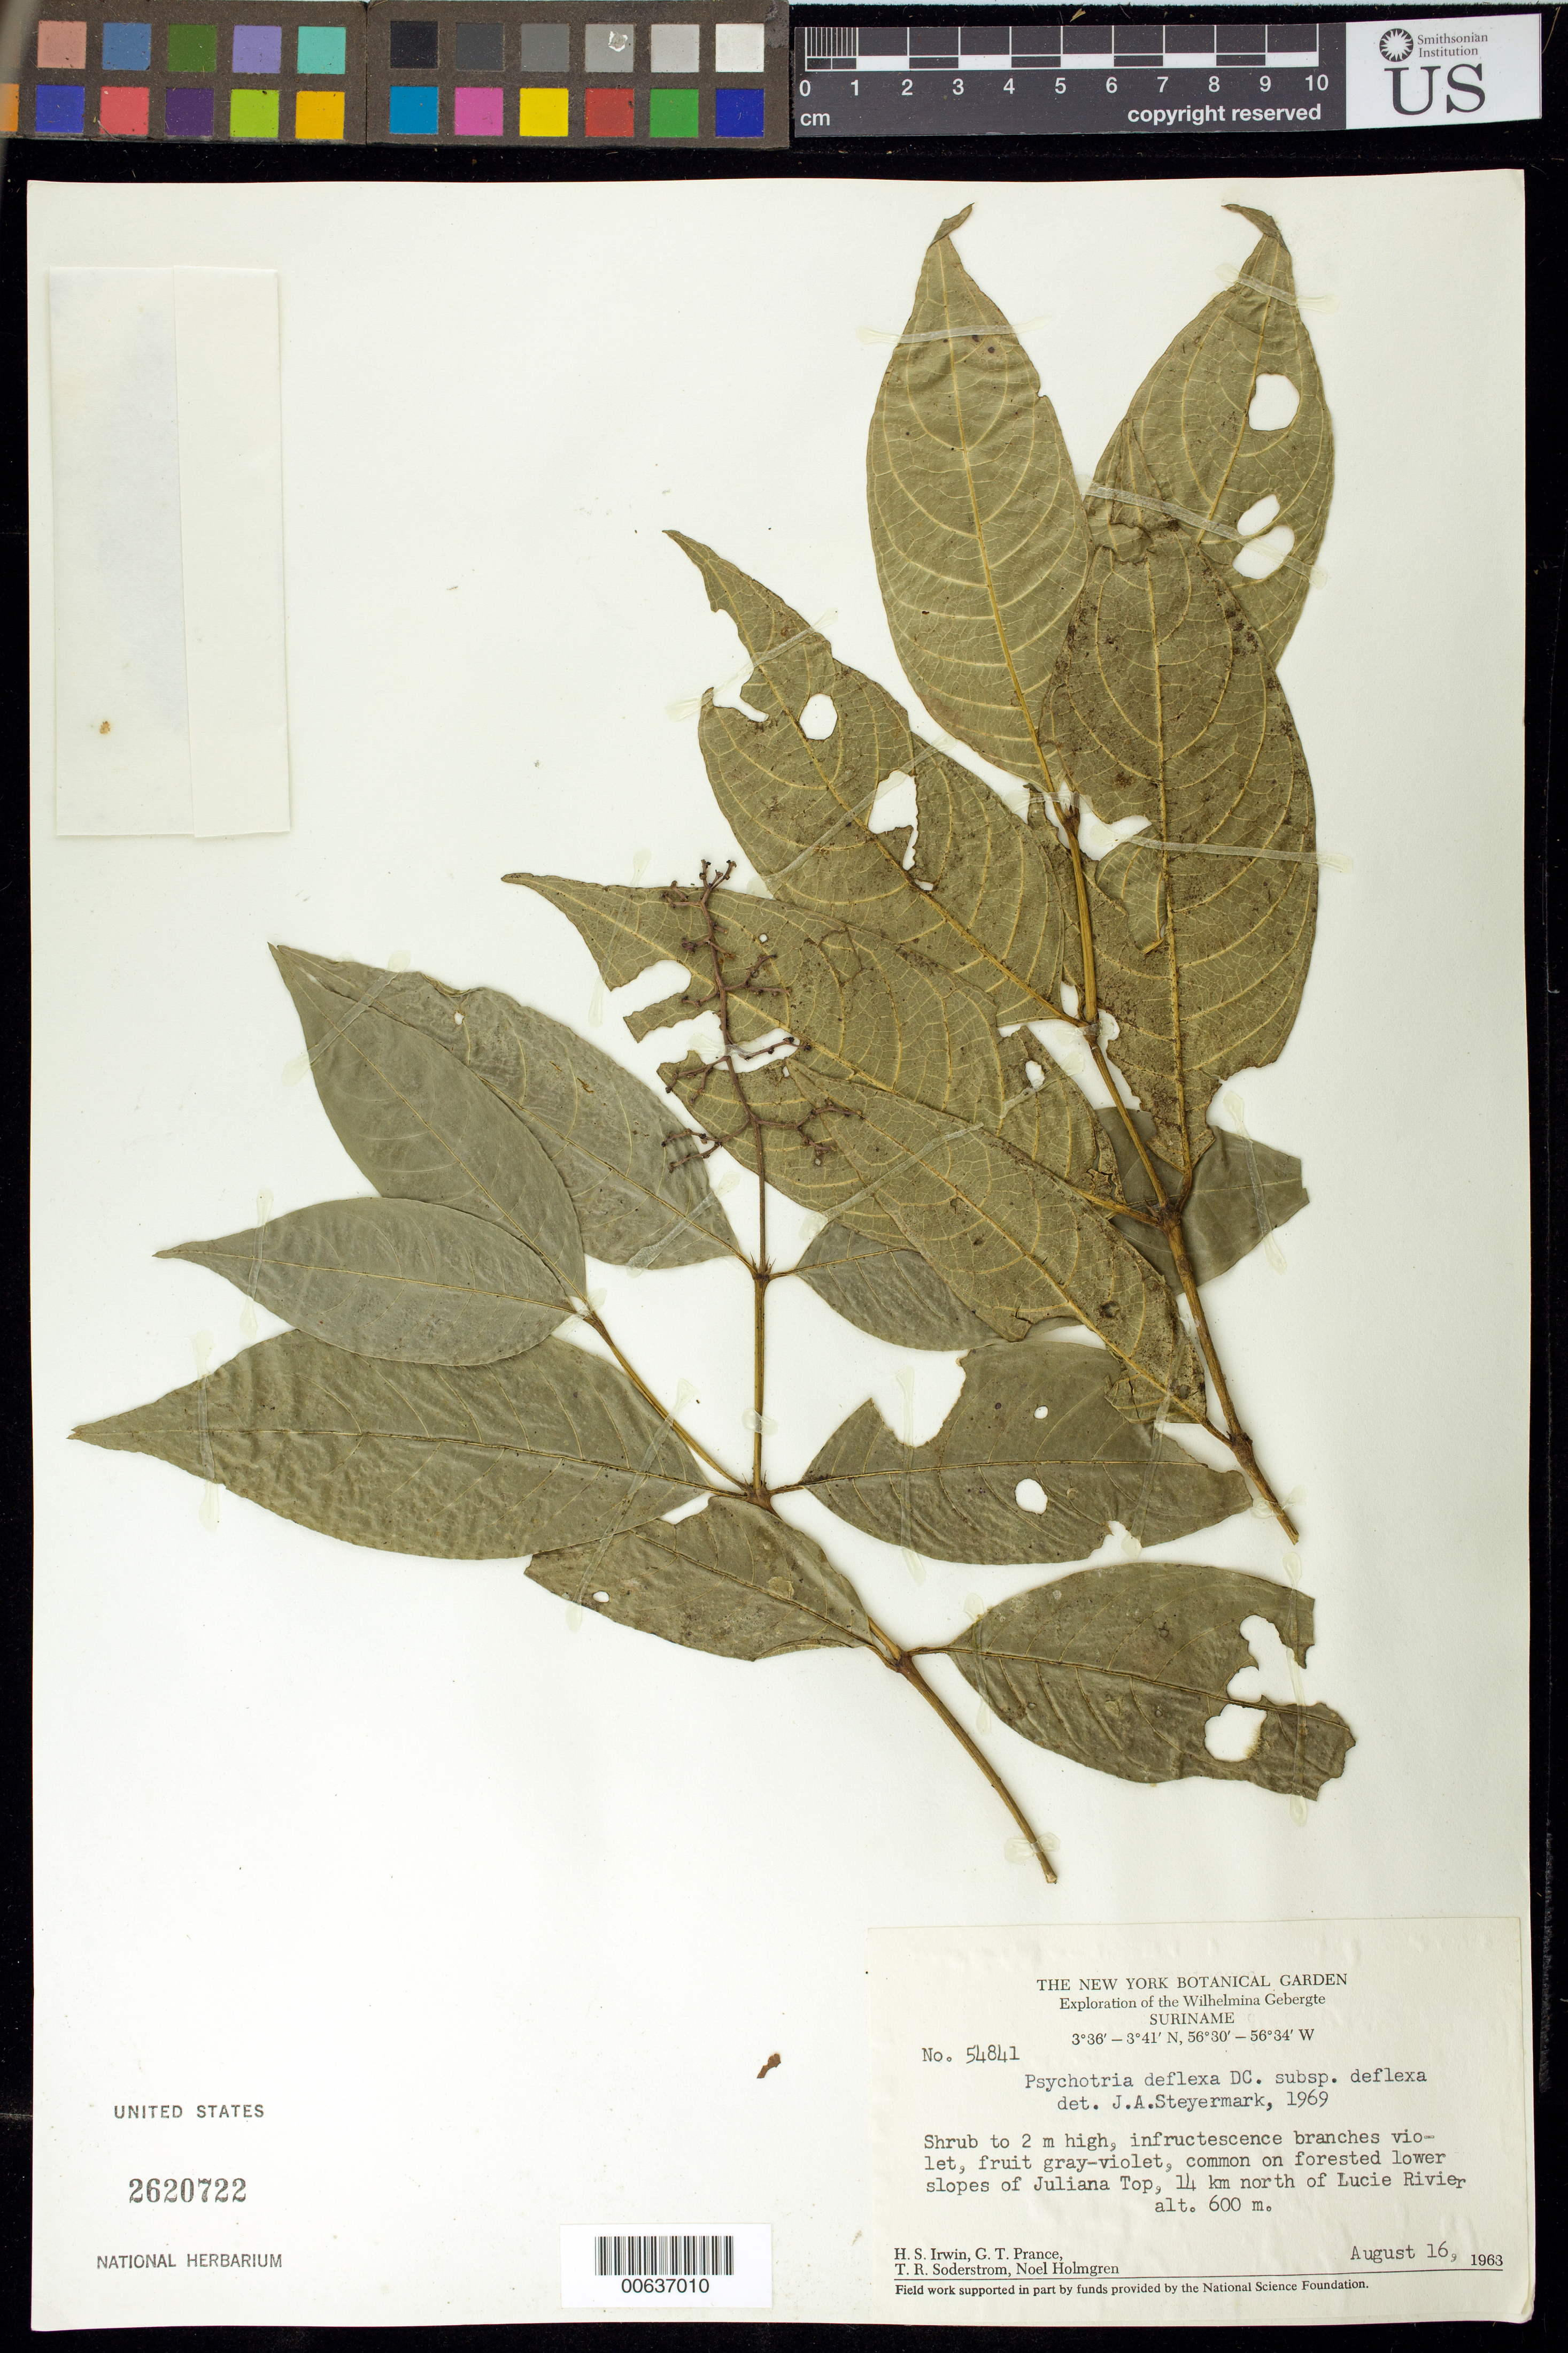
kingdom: Plantae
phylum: Tracheophyta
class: Magnoliopsida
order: Gentianales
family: Rubiaceae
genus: Palicourea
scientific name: Palicourea deflexa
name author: (DC.) Borhidi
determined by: Kirkbride, J. H., Jr.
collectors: H. Irwin, G. T. Prance, T. R. Soderstrom & N. H. Holmgren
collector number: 54841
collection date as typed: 16-Aug-63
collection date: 1963-08-16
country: Suriname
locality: Juliana Top, 14 km N of Lucie R., Wilhelmina Gebergte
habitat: Forested lower slopes of Juliana Top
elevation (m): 600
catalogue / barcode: US 2620722